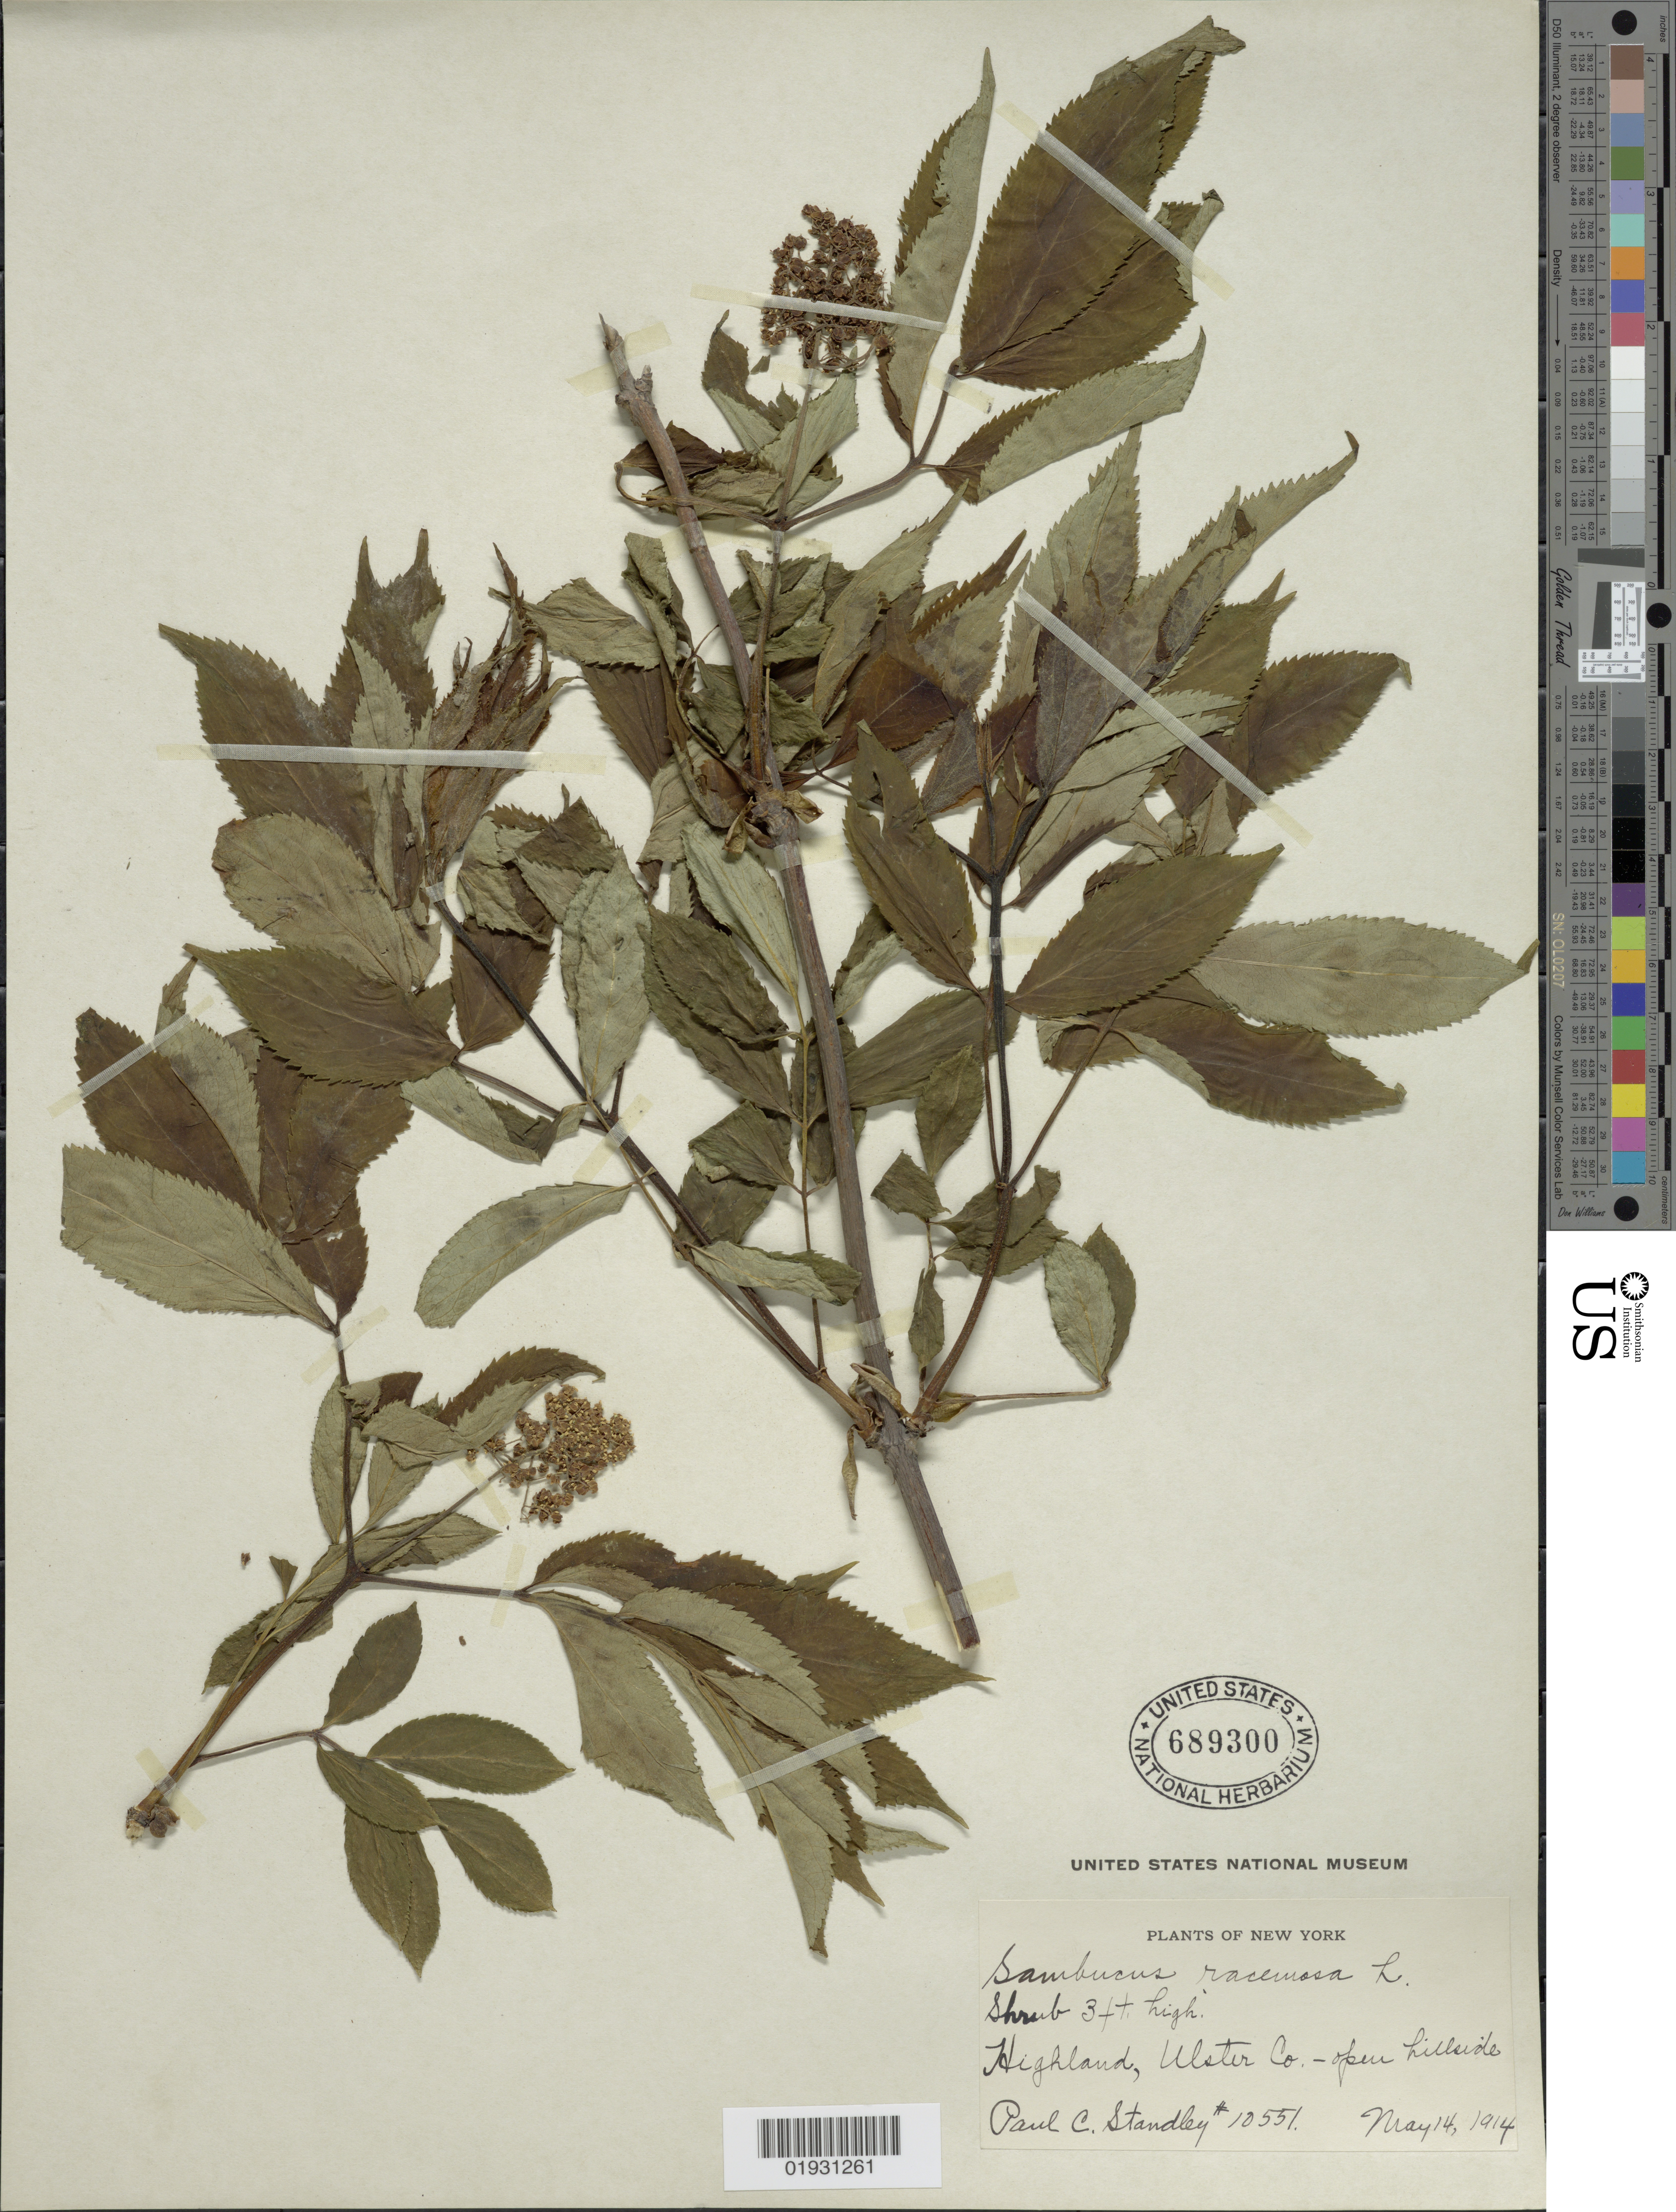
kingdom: Plantae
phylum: Tracheophyta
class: Magnoliopsida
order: Dipsacales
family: Viburnaceae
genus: Sambucus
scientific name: Sambucus racemosa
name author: L.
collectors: P. C. Standley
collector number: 10551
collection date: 1914-05-14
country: United States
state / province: New York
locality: Highland, Ulster Co.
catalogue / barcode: US 689300